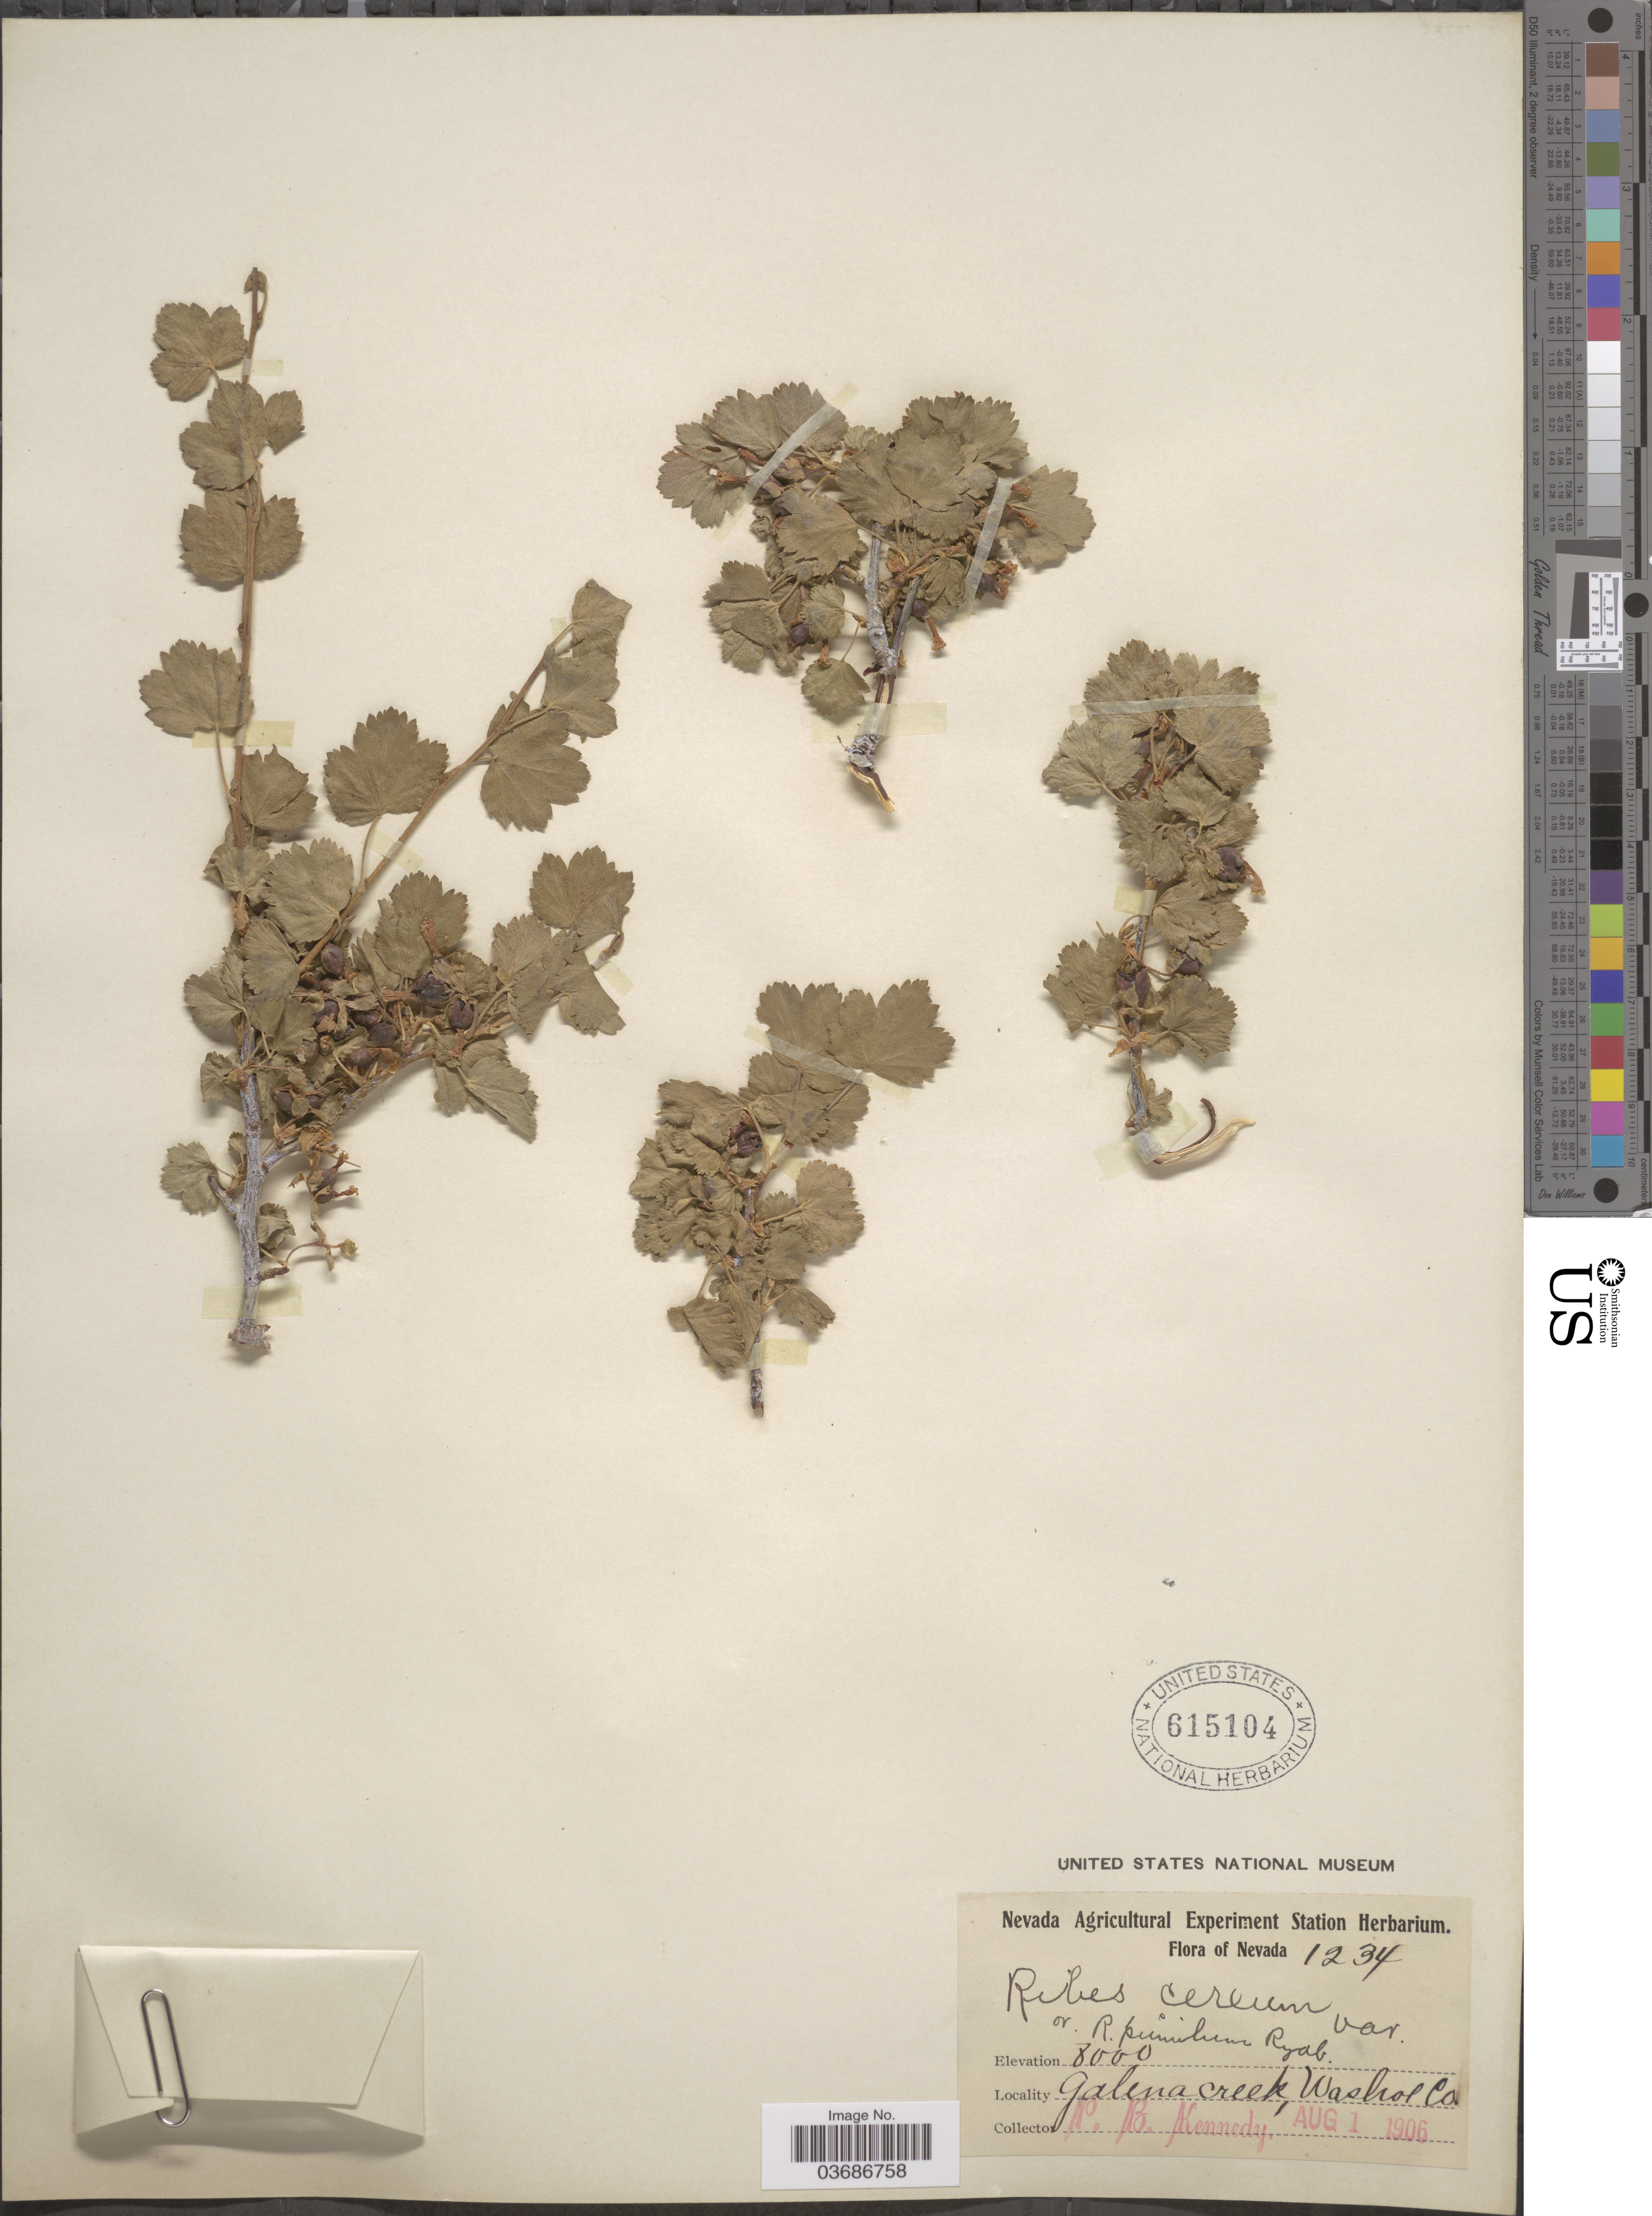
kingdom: Plantae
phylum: Tracheophyta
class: Magnoliopsida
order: Saxifragales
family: Grossulariaceae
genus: Ribes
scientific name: Ribes cereum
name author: Douglas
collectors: P. B. Kennedy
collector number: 1234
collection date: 1906-08-01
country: United States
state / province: Nevada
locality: Galena Creek, Washoe Co.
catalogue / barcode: US 615104